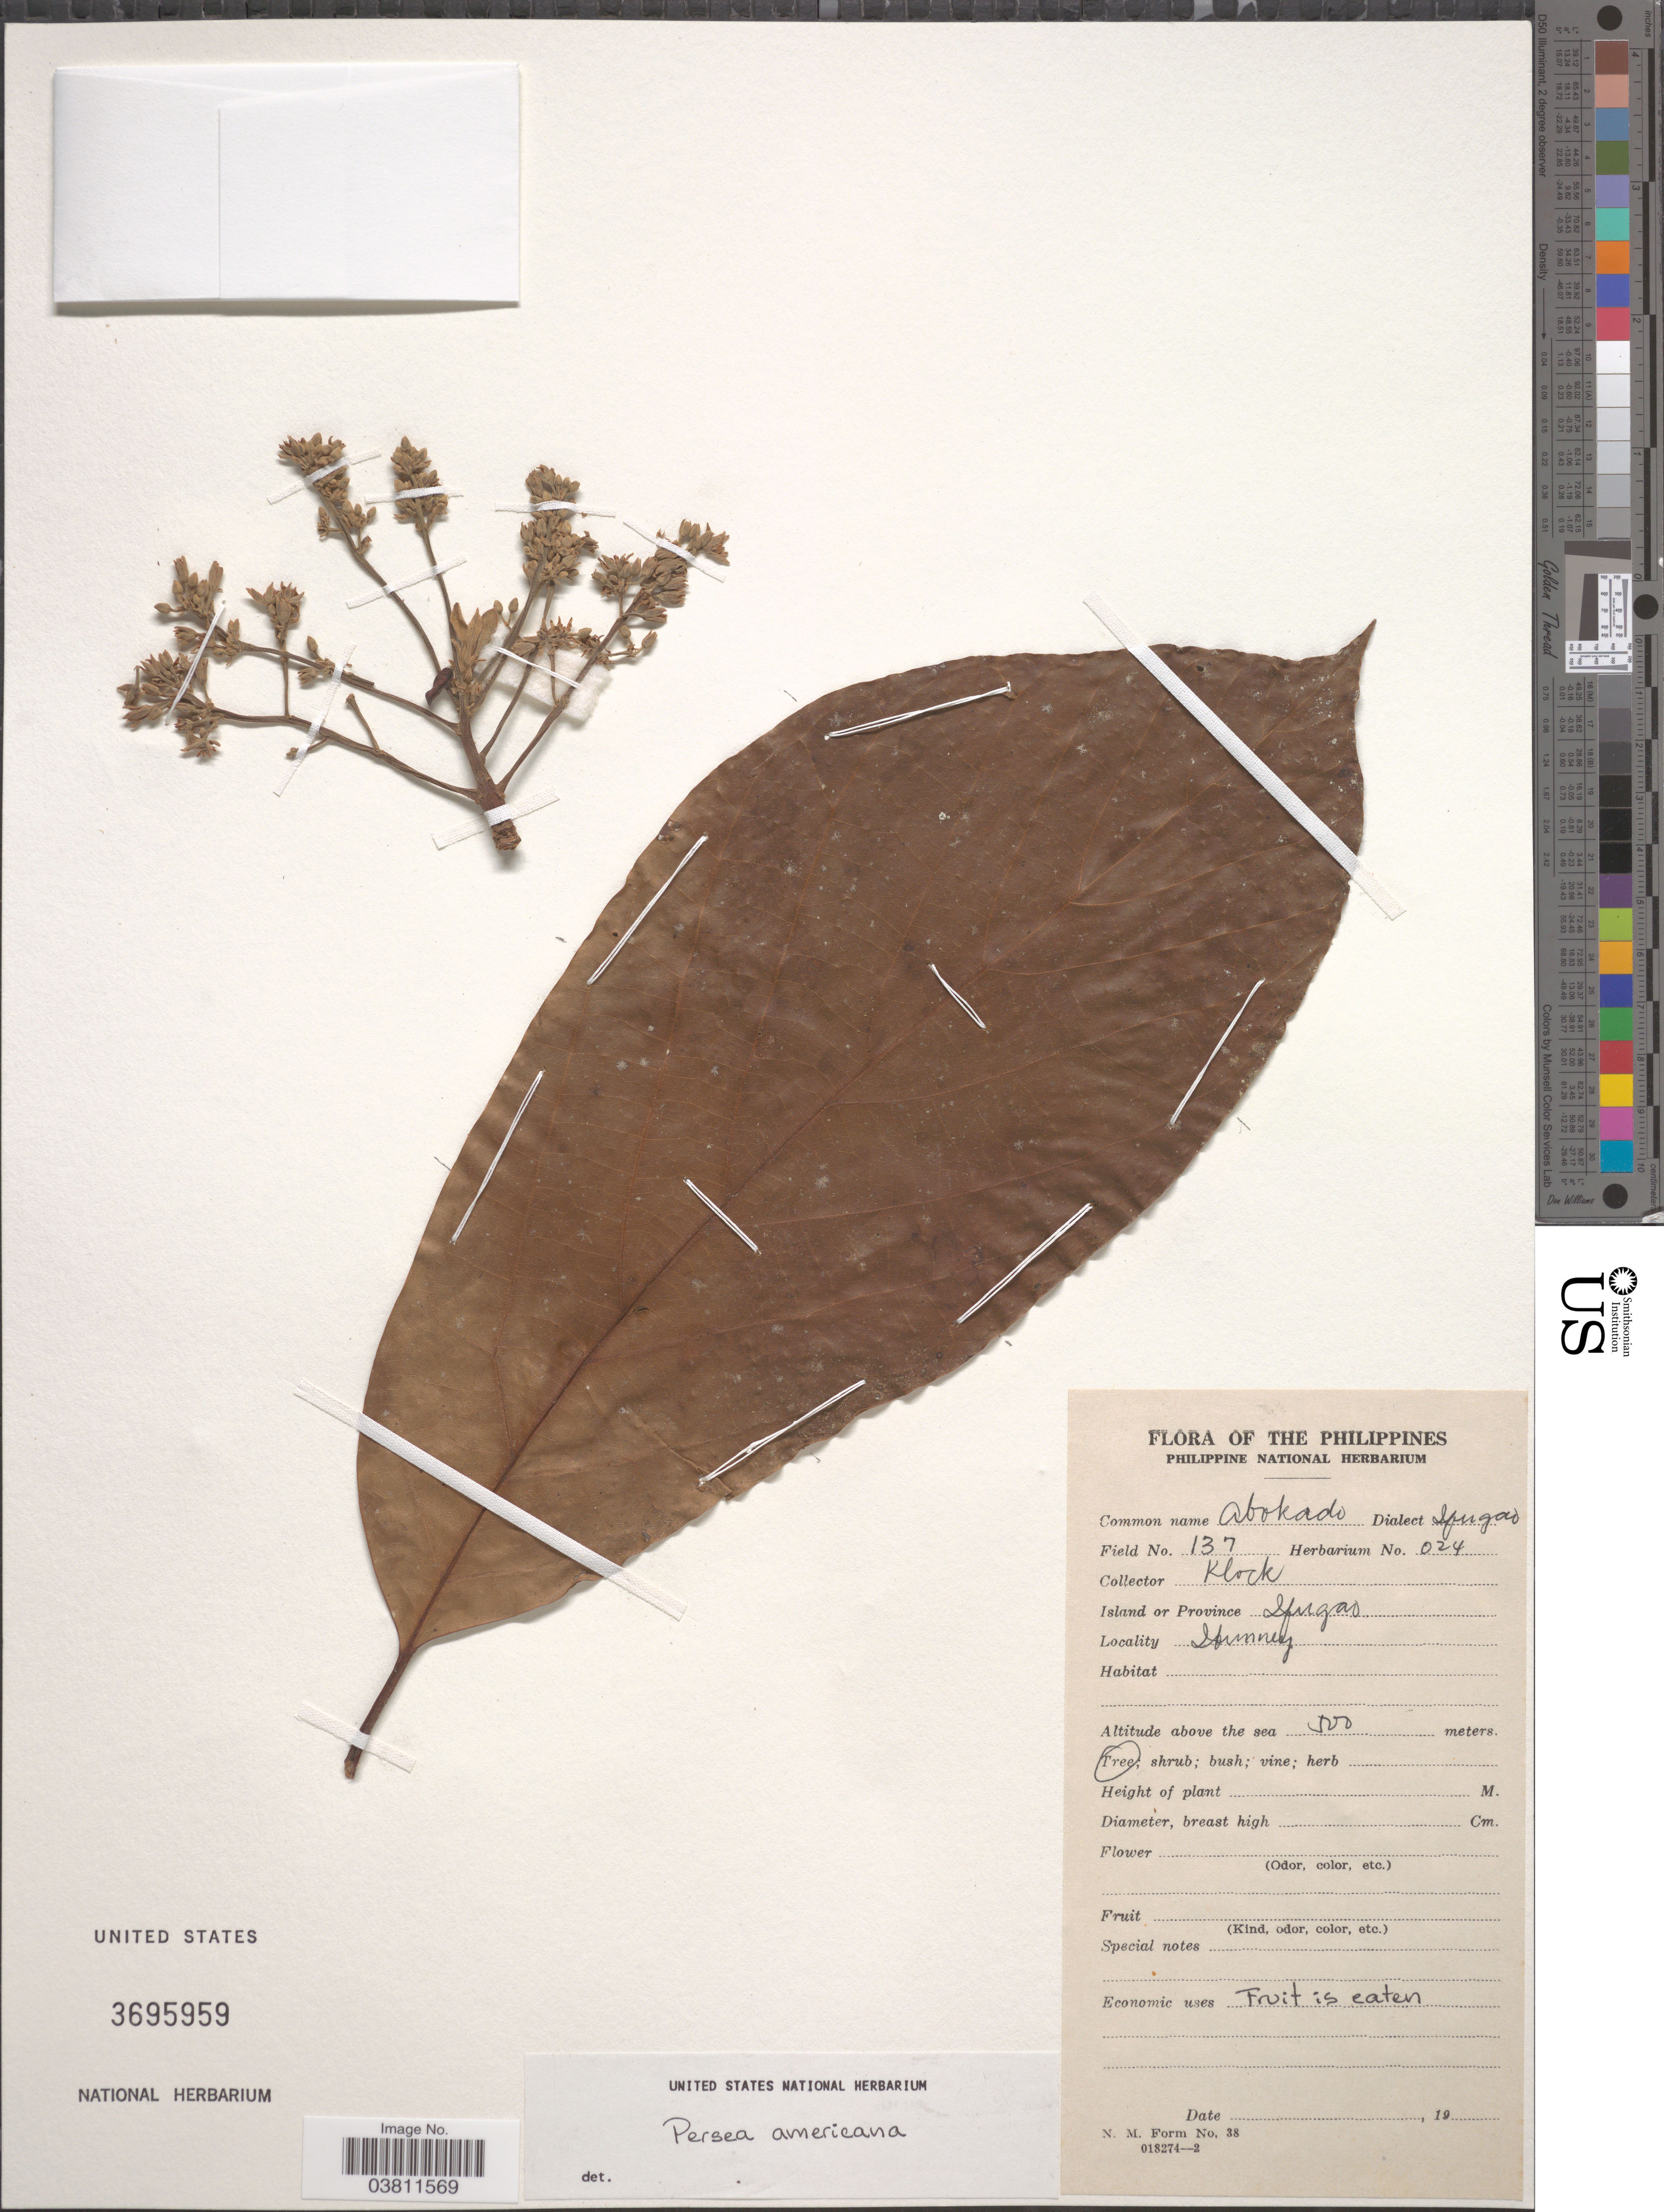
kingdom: Plantae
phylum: Tracheophyta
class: Magnoliopsida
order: Laurales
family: Lauraceae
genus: Persea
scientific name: Persea americana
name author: Mill.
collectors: Klock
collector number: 137/024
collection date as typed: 19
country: Philippines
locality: Island or Province Ifugao. Ibunney.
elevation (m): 500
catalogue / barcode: US 3695959